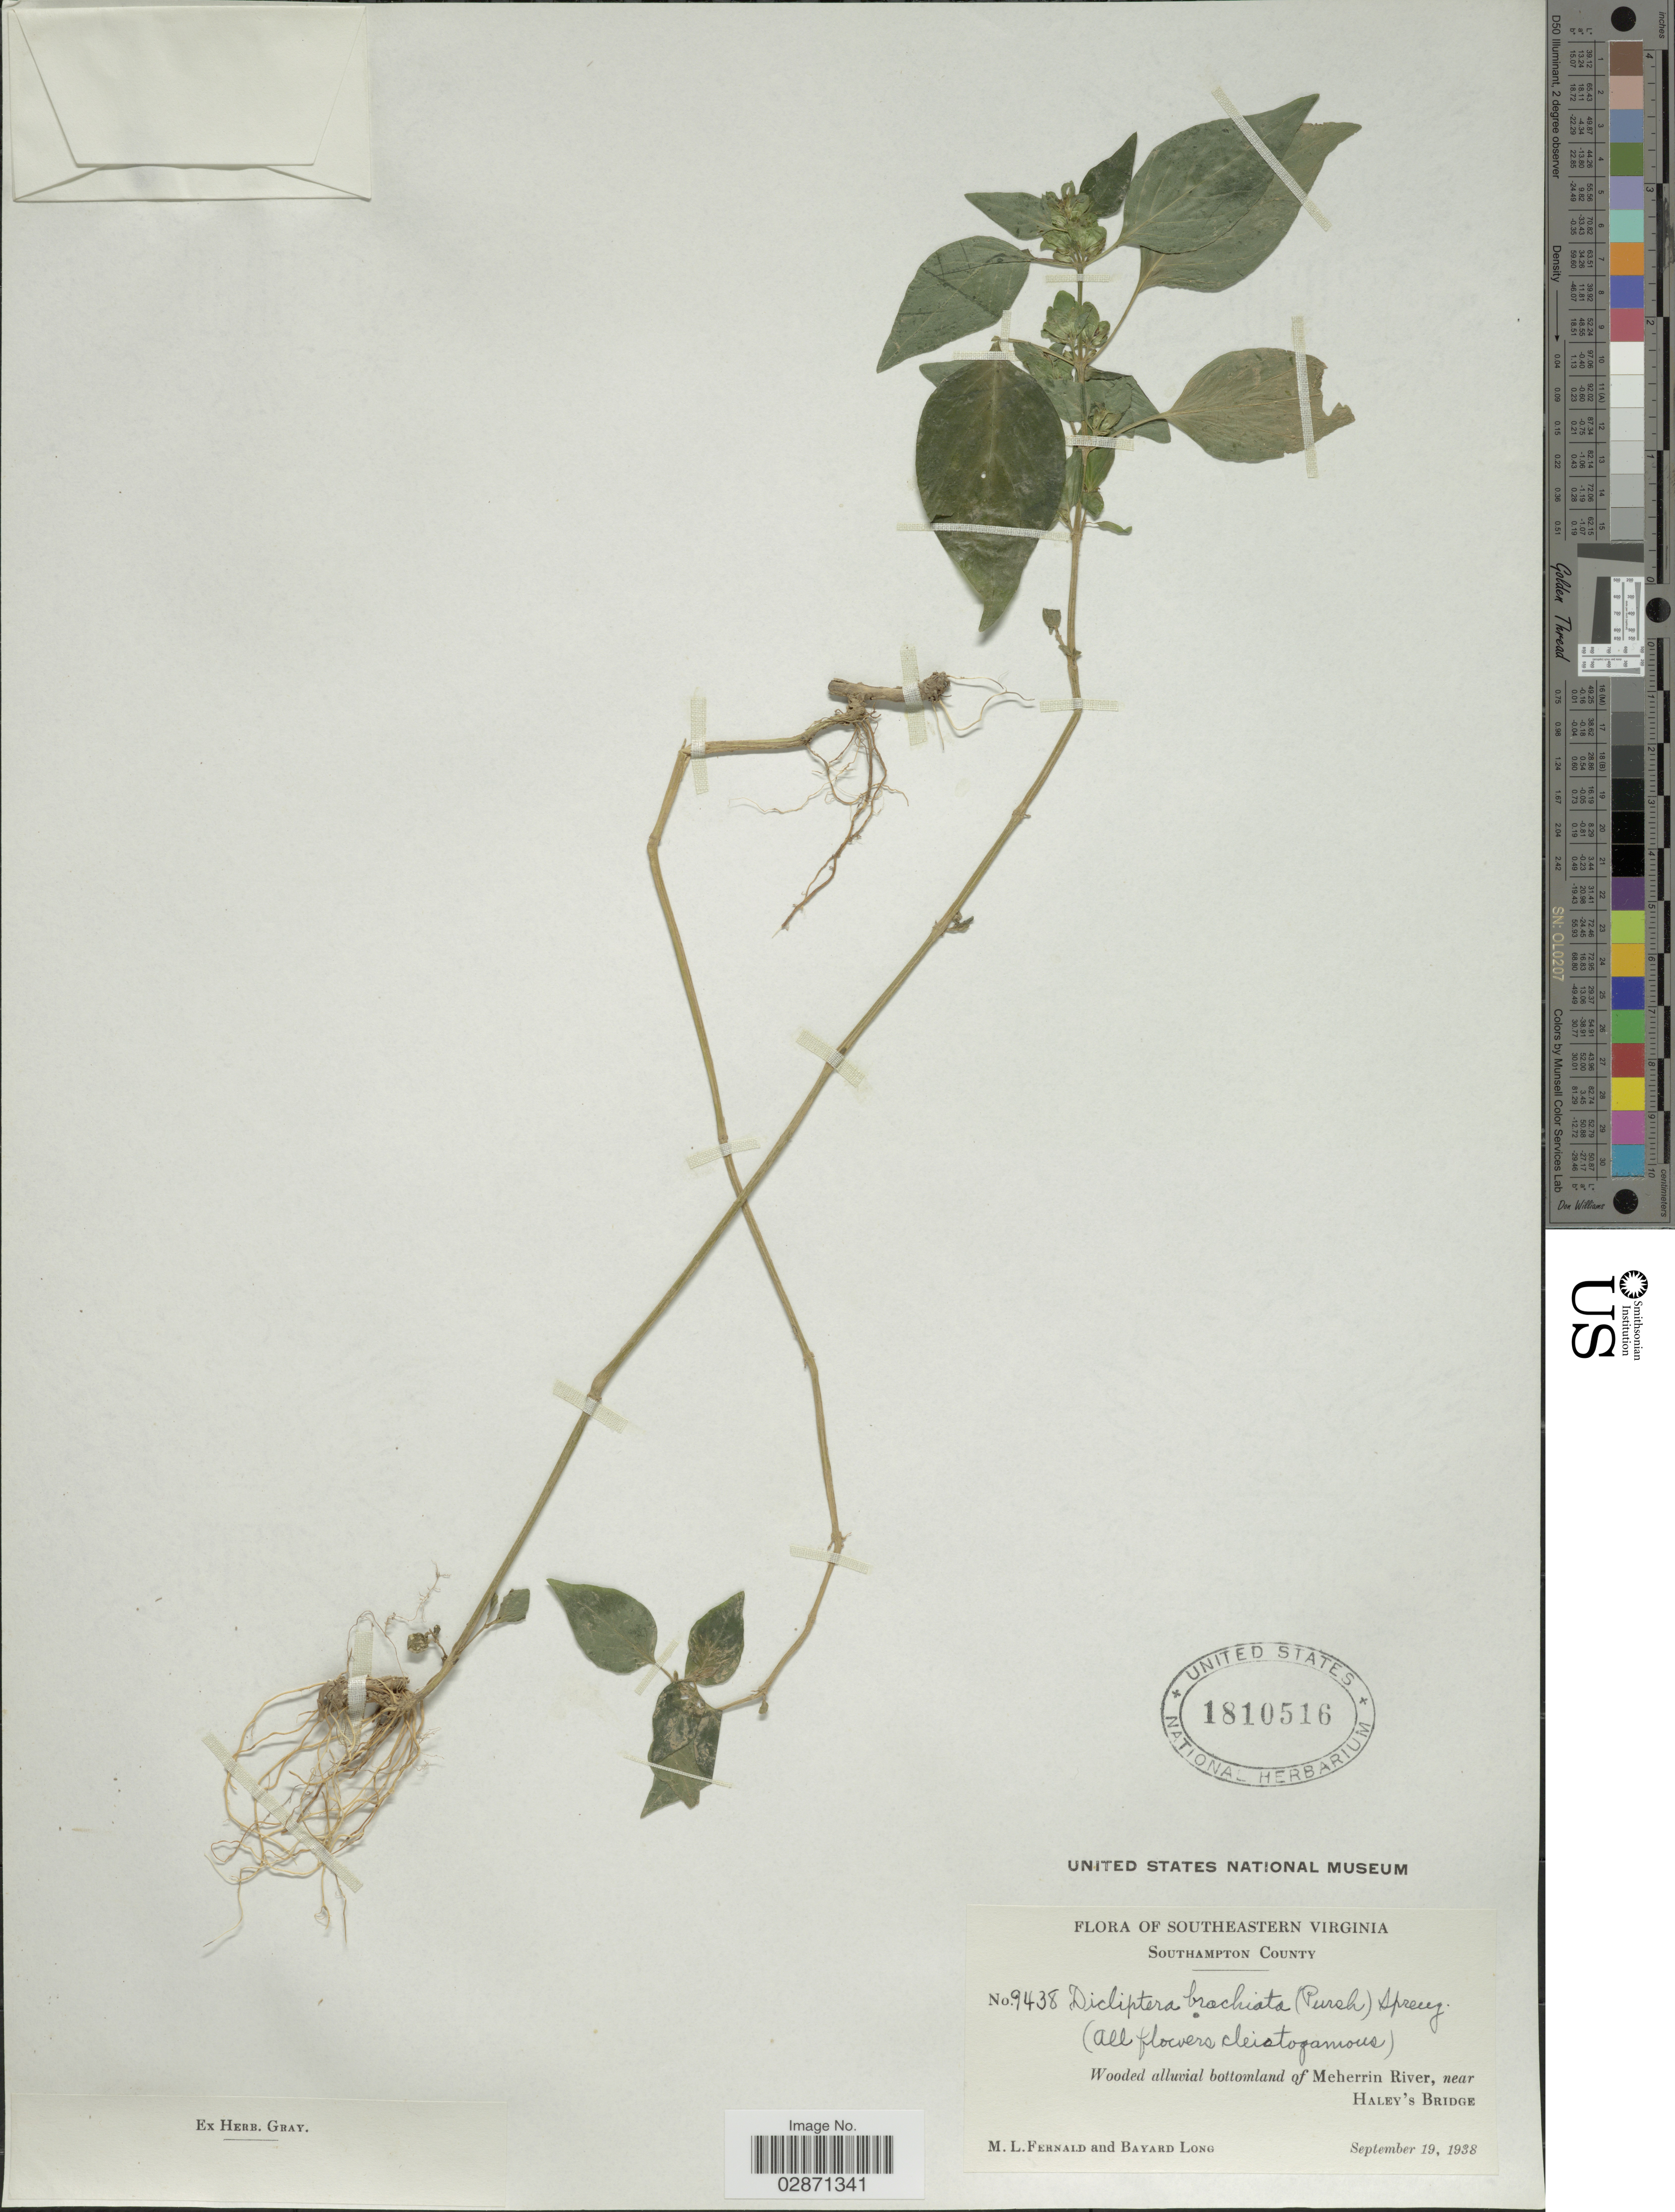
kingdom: Plantae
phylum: Tracheophyta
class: Magnoliopsida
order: Lamiales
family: Acanthaceae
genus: Dicliptera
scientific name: Dicliptera brachiata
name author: (Pursh) Spreng.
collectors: M. L. Fernald & B. Long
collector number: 9438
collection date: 1938-09-19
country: United States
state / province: Virginia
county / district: Southampton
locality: Southeastern Virginia. Southampton. Wooded alluvial bottomland of Meherrin River, near Haley's Bridge.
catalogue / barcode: US 1810516